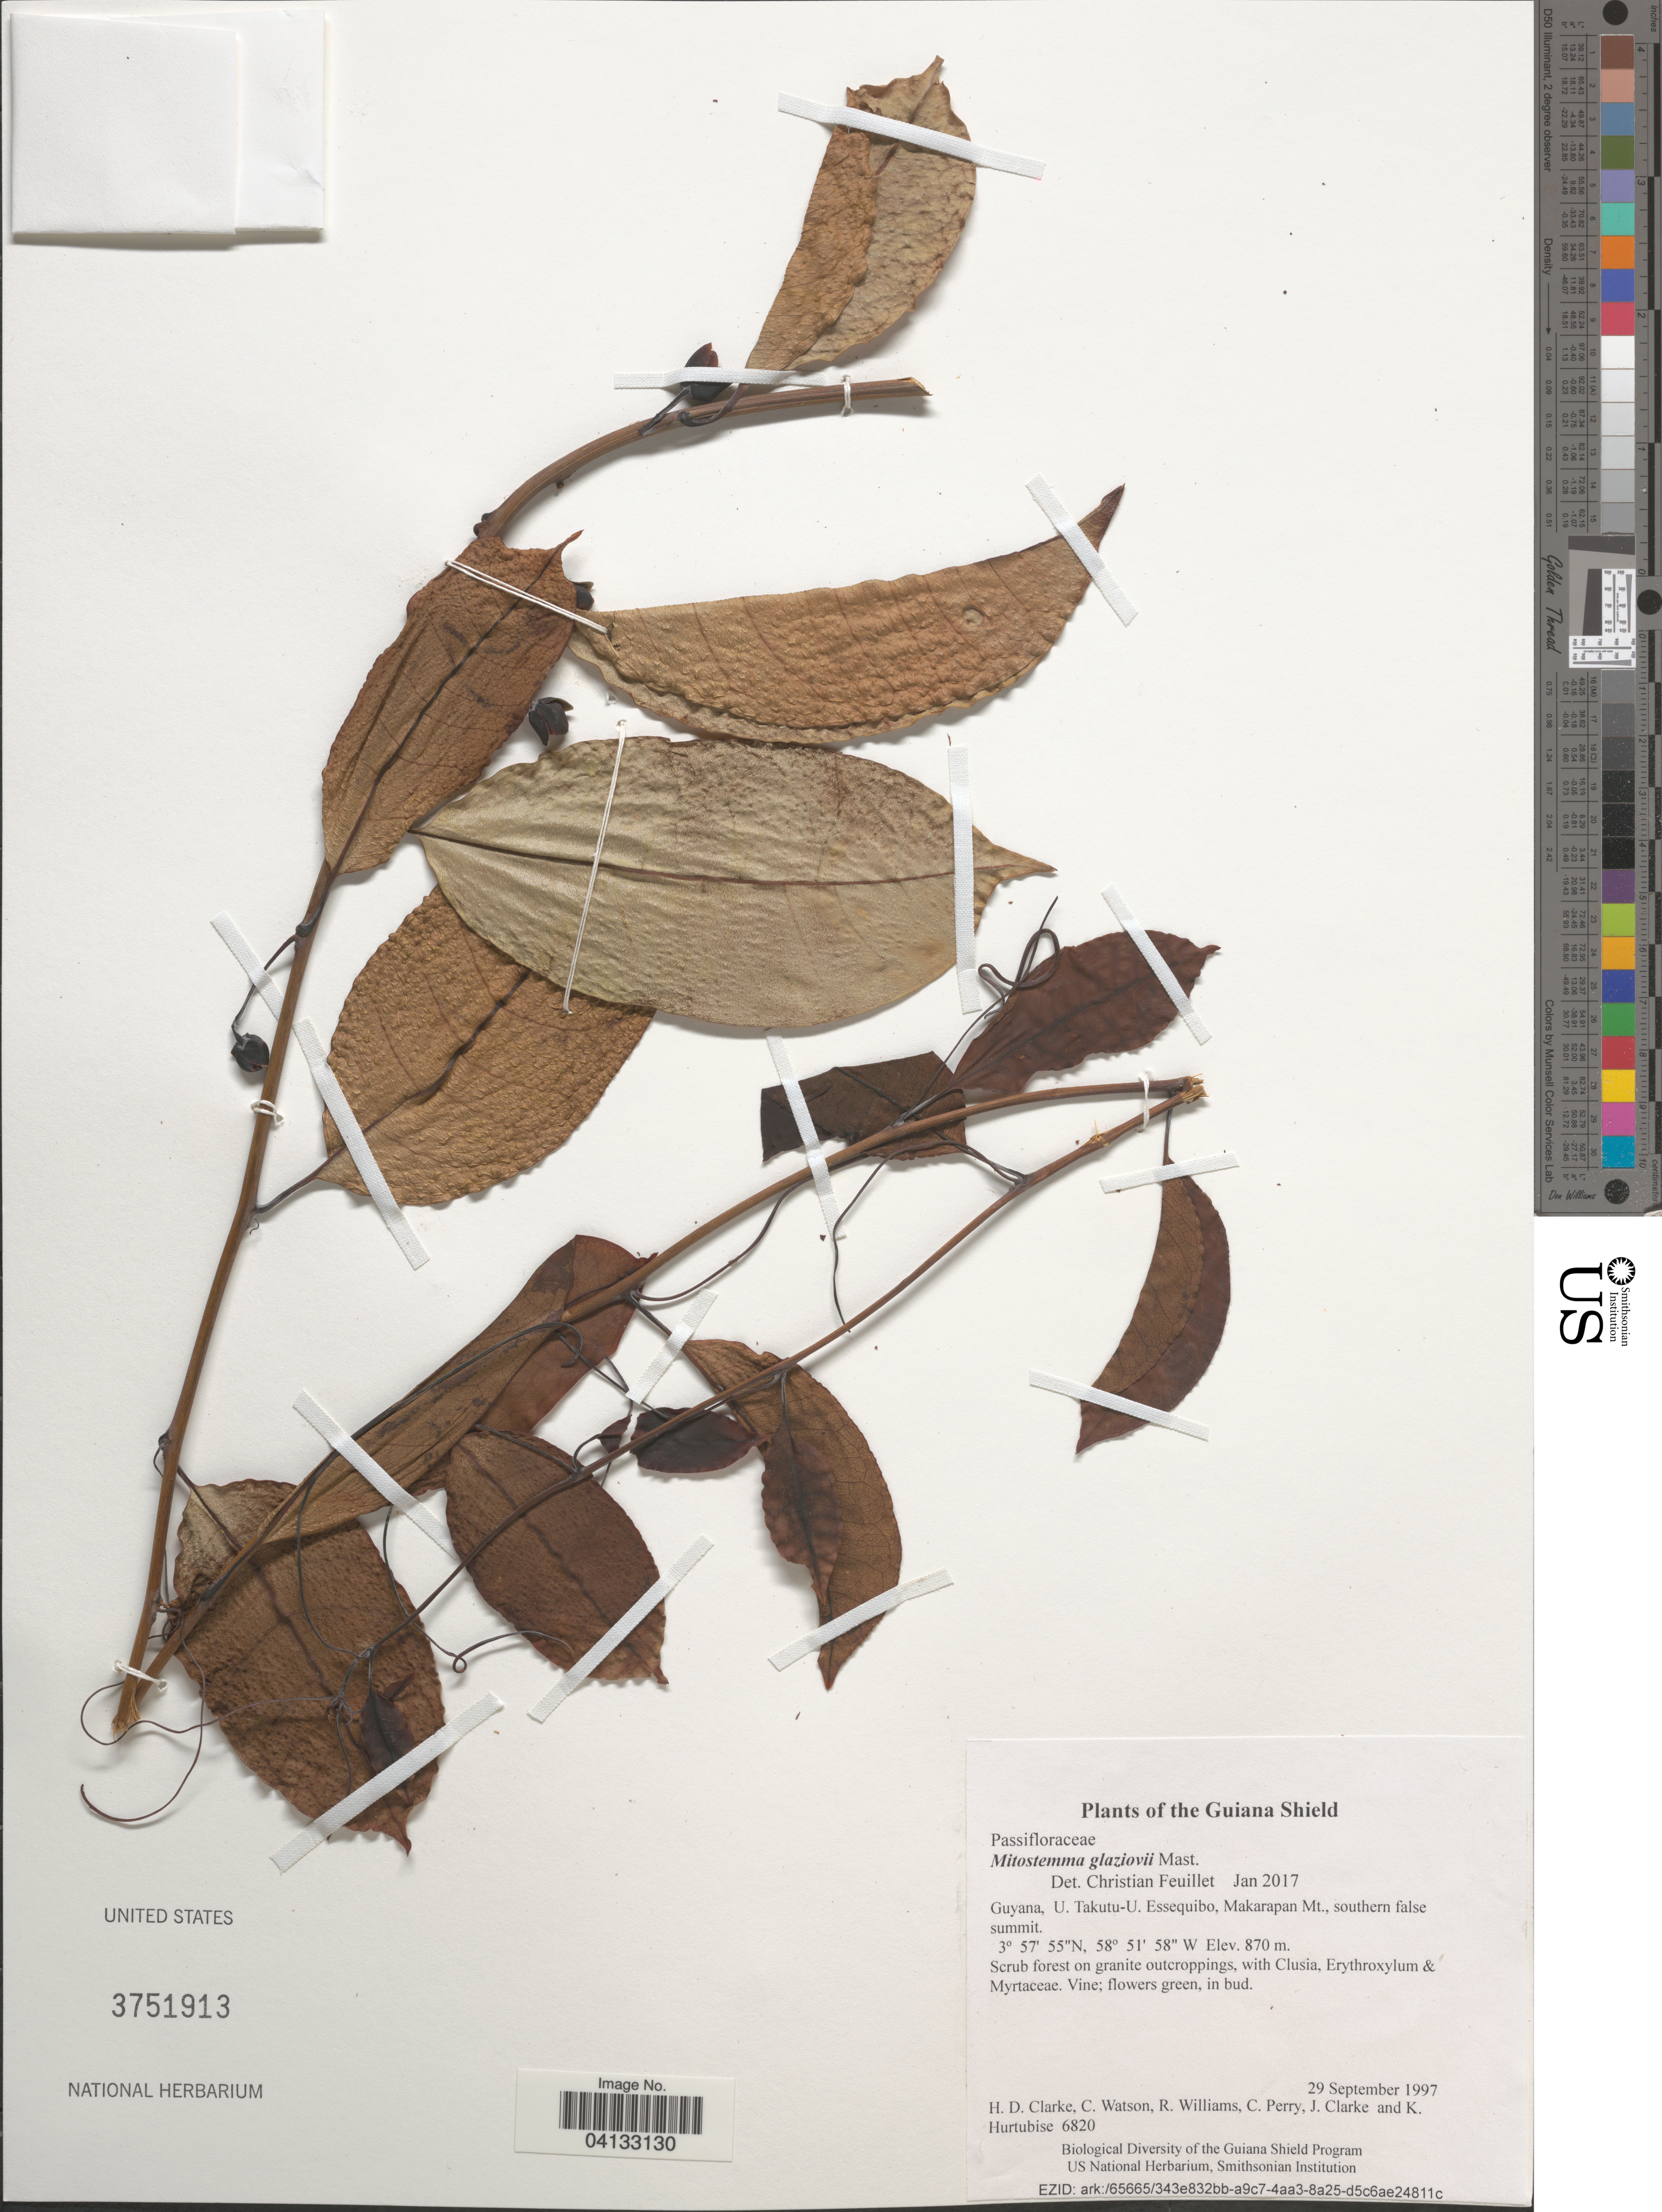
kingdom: Plantae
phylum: Tracheophyta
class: Magnoliopsida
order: Malpighiales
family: Passifloraceae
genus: Mitostemma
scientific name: Mitostemma glaziovii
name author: Mast.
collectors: H. D. Clarke, C. Watson, R. Williams, C. Perry & et al.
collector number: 6820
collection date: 1997-09-29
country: Guyana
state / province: U. Takutu-U. Essequibo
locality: Guiana Shield. Makarapan Mt., southern false summit.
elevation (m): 870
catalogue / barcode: US 3751913